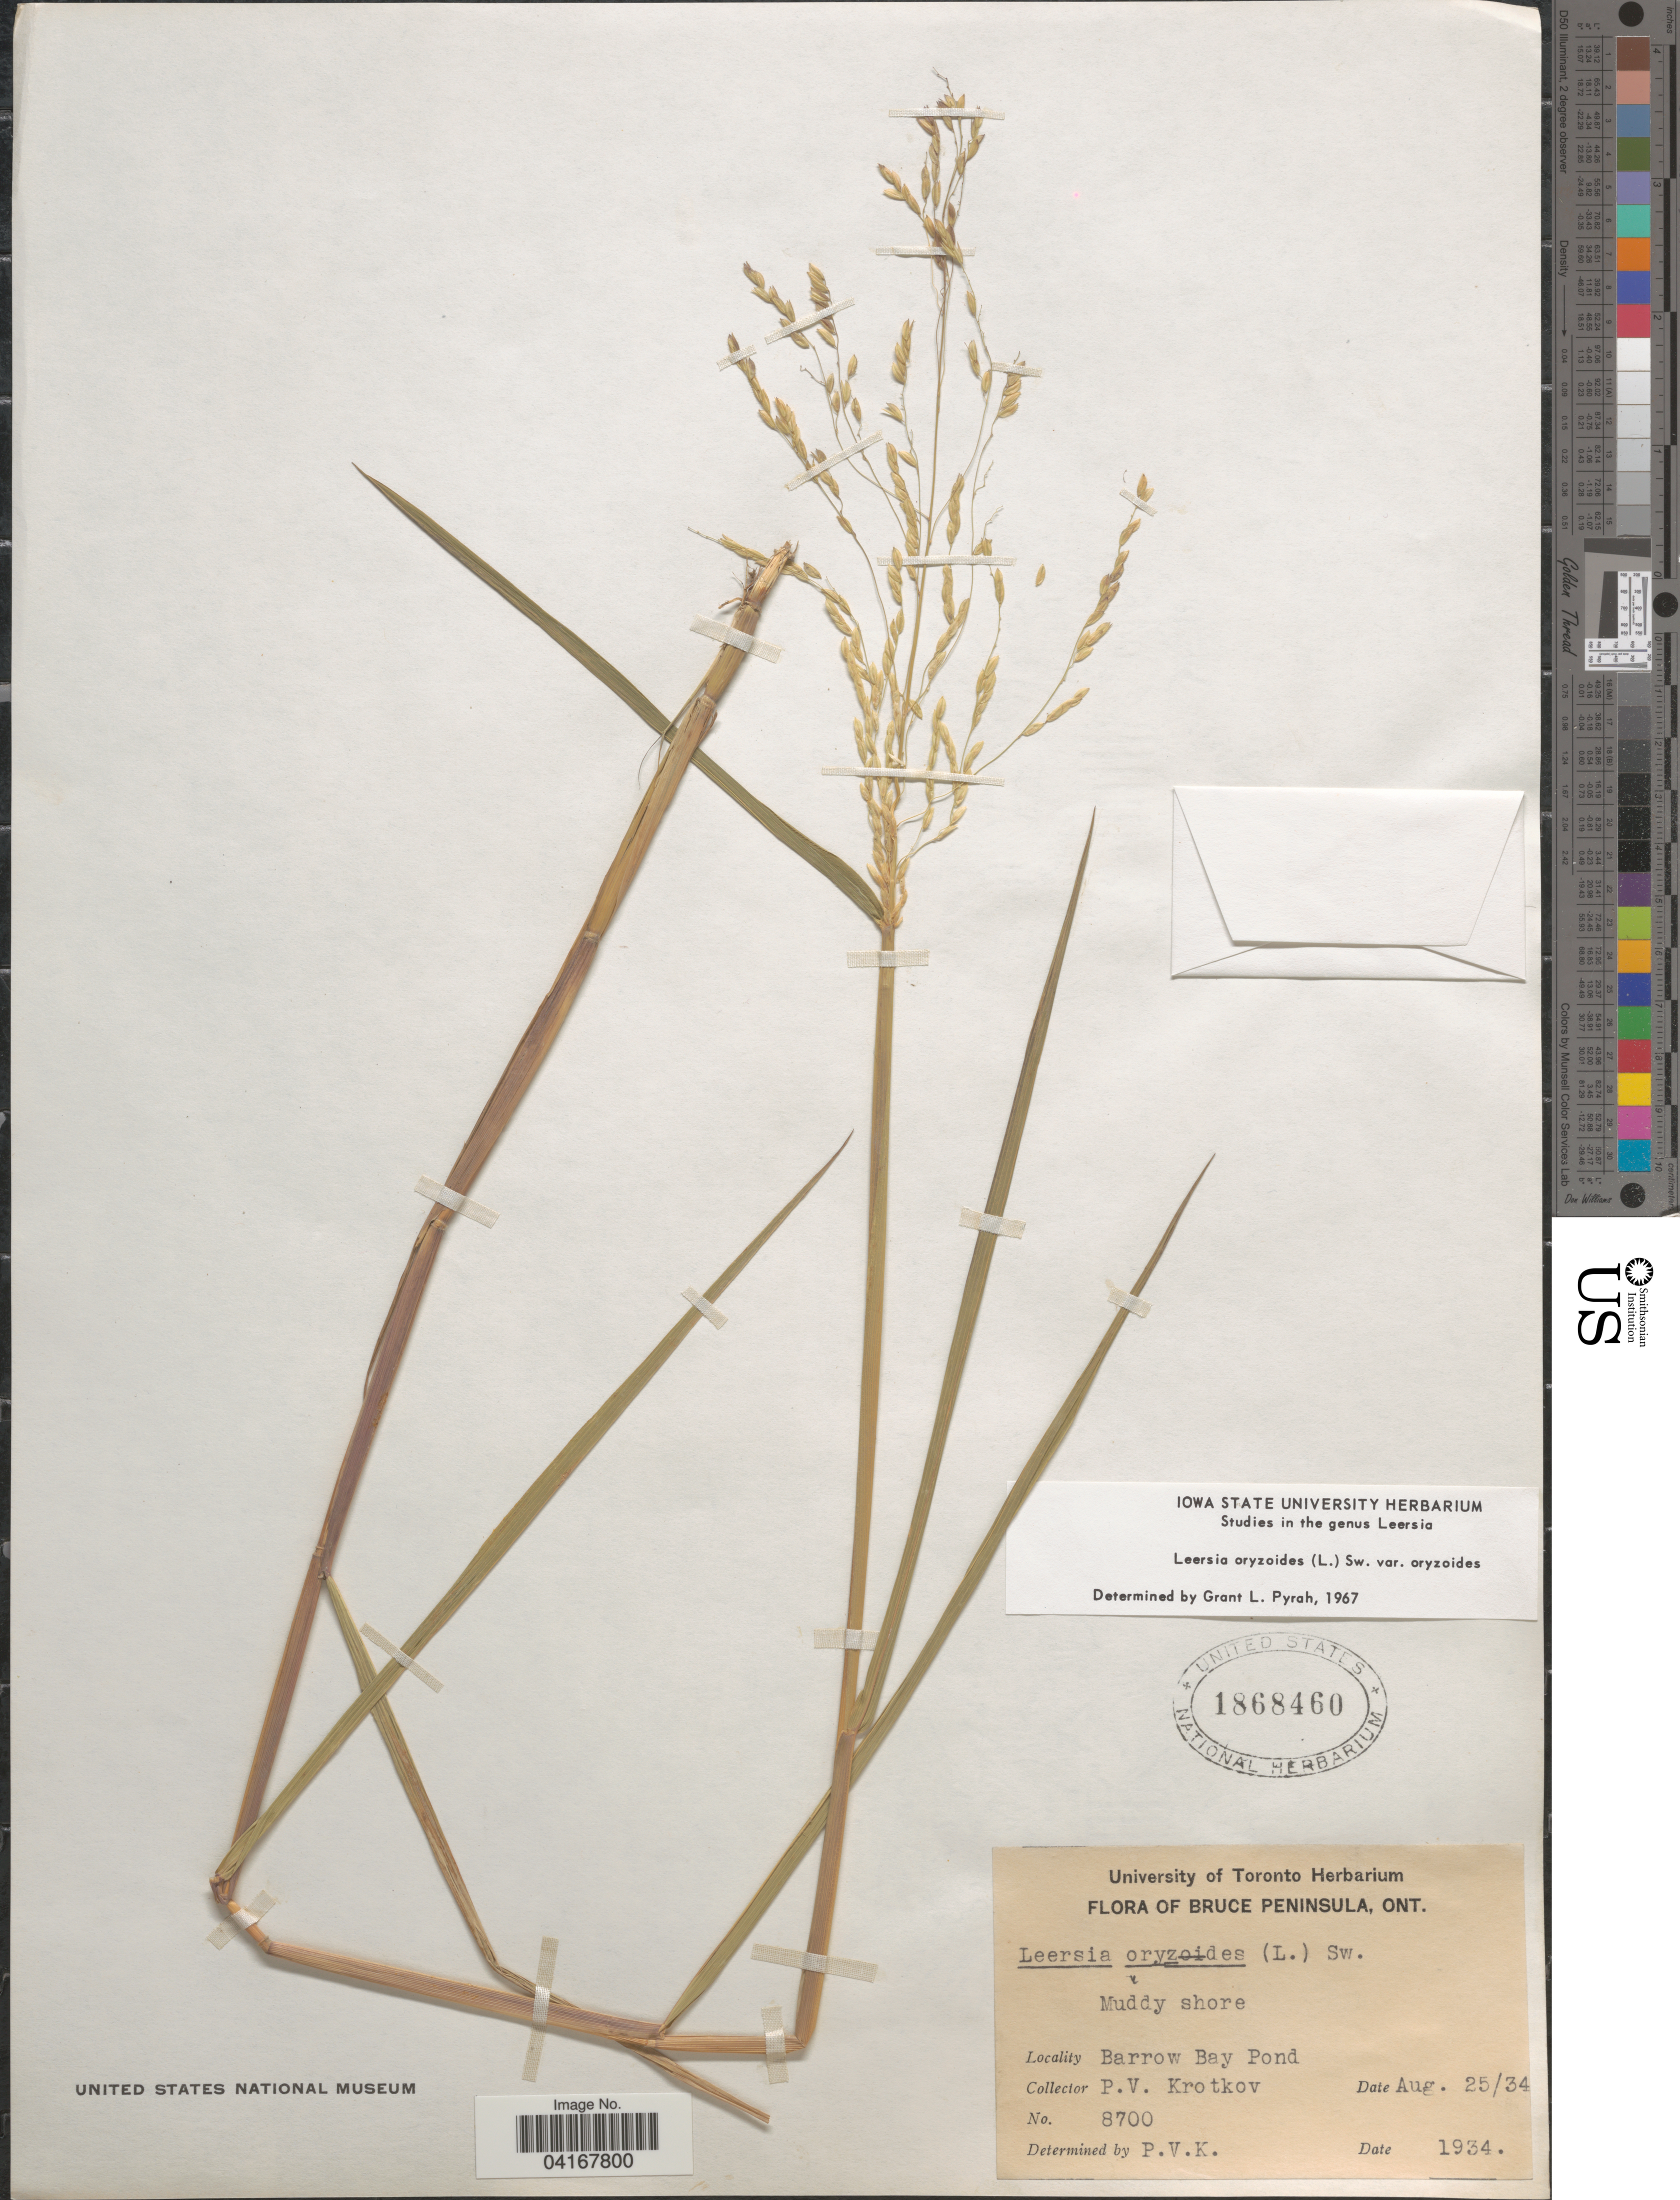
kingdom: Plantae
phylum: Tracheophyta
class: Liliopsida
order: Poales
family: Poaceae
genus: Leersia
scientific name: Leersia oryzoides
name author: (L.) Sw.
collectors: P. V. Krotkov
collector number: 8700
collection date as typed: Transcribed d/m/y: 25/8/34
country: Canada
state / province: Ontario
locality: Bruce Peninsula. Barrow Bay Pond.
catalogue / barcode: US 1868460